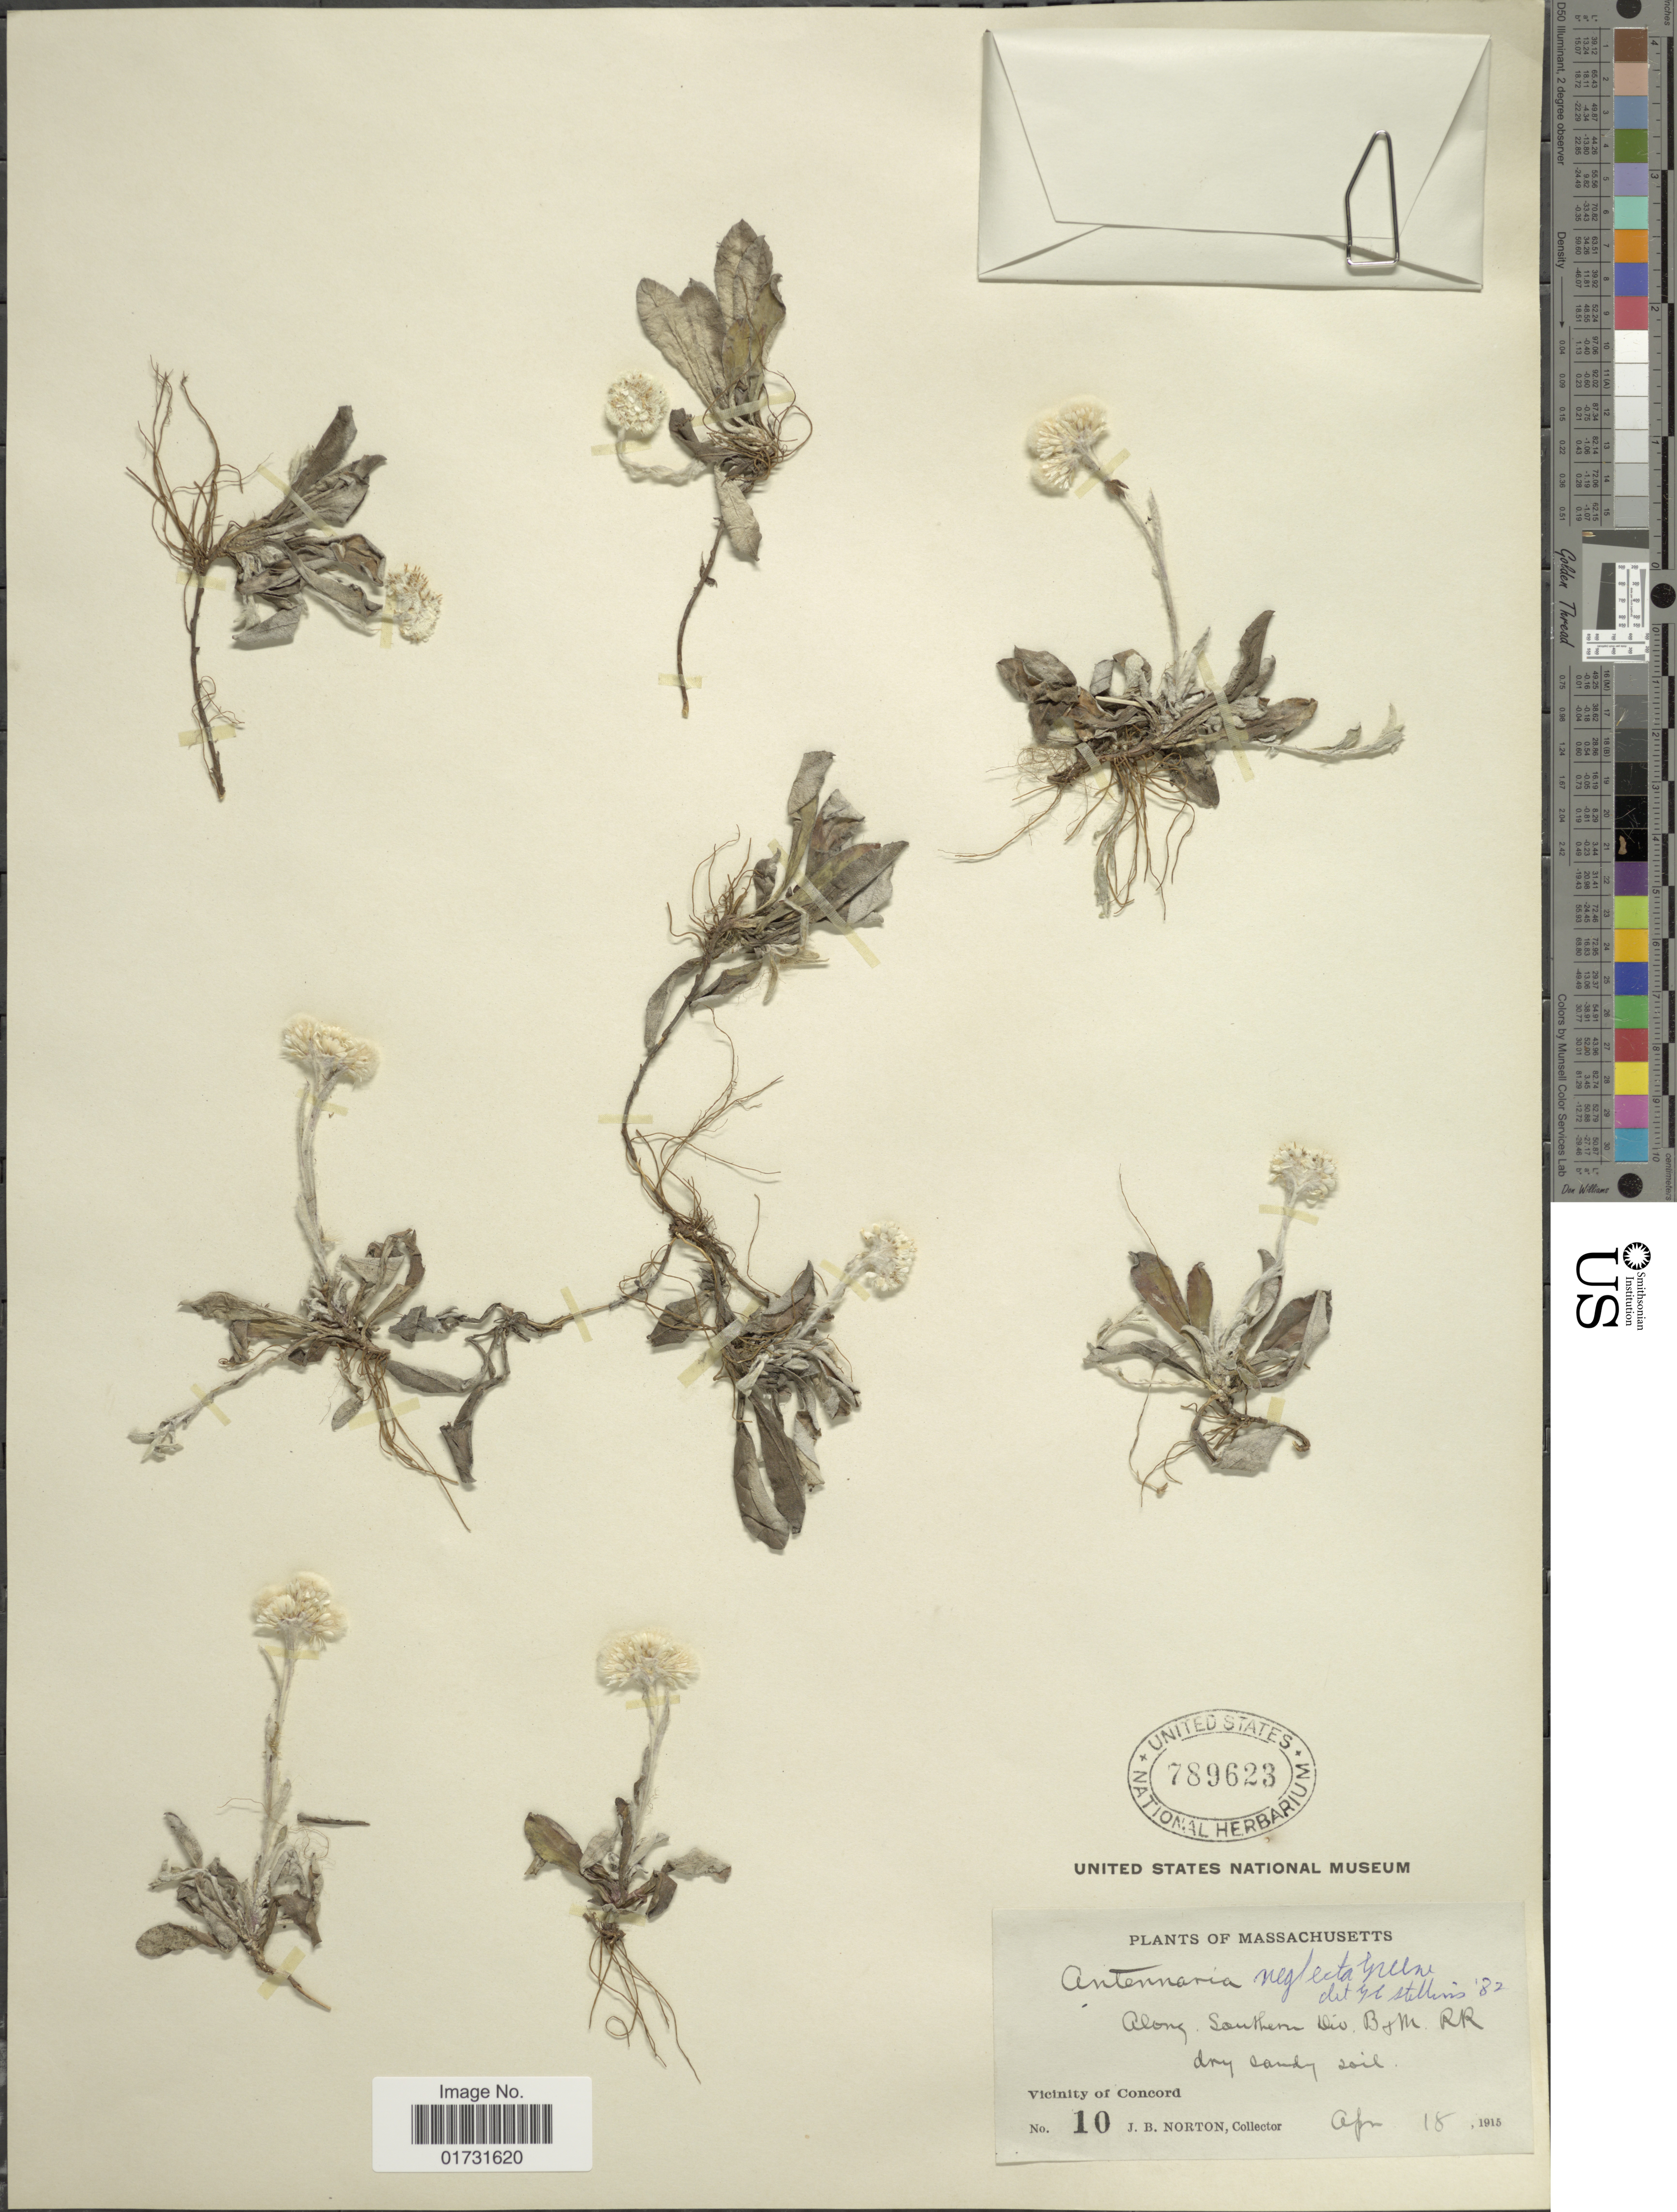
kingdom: Plantae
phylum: Tracheophyta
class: Magnoliopsida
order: Asterales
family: Asteraceae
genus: Antennaria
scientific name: Antennaria neglecta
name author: Greene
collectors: J. B. Norton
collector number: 10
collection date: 1915-04-18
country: United States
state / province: Massachusetts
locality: Along Southern Div. B & M. RR. Vicinity of Concord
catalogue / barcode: US 789623